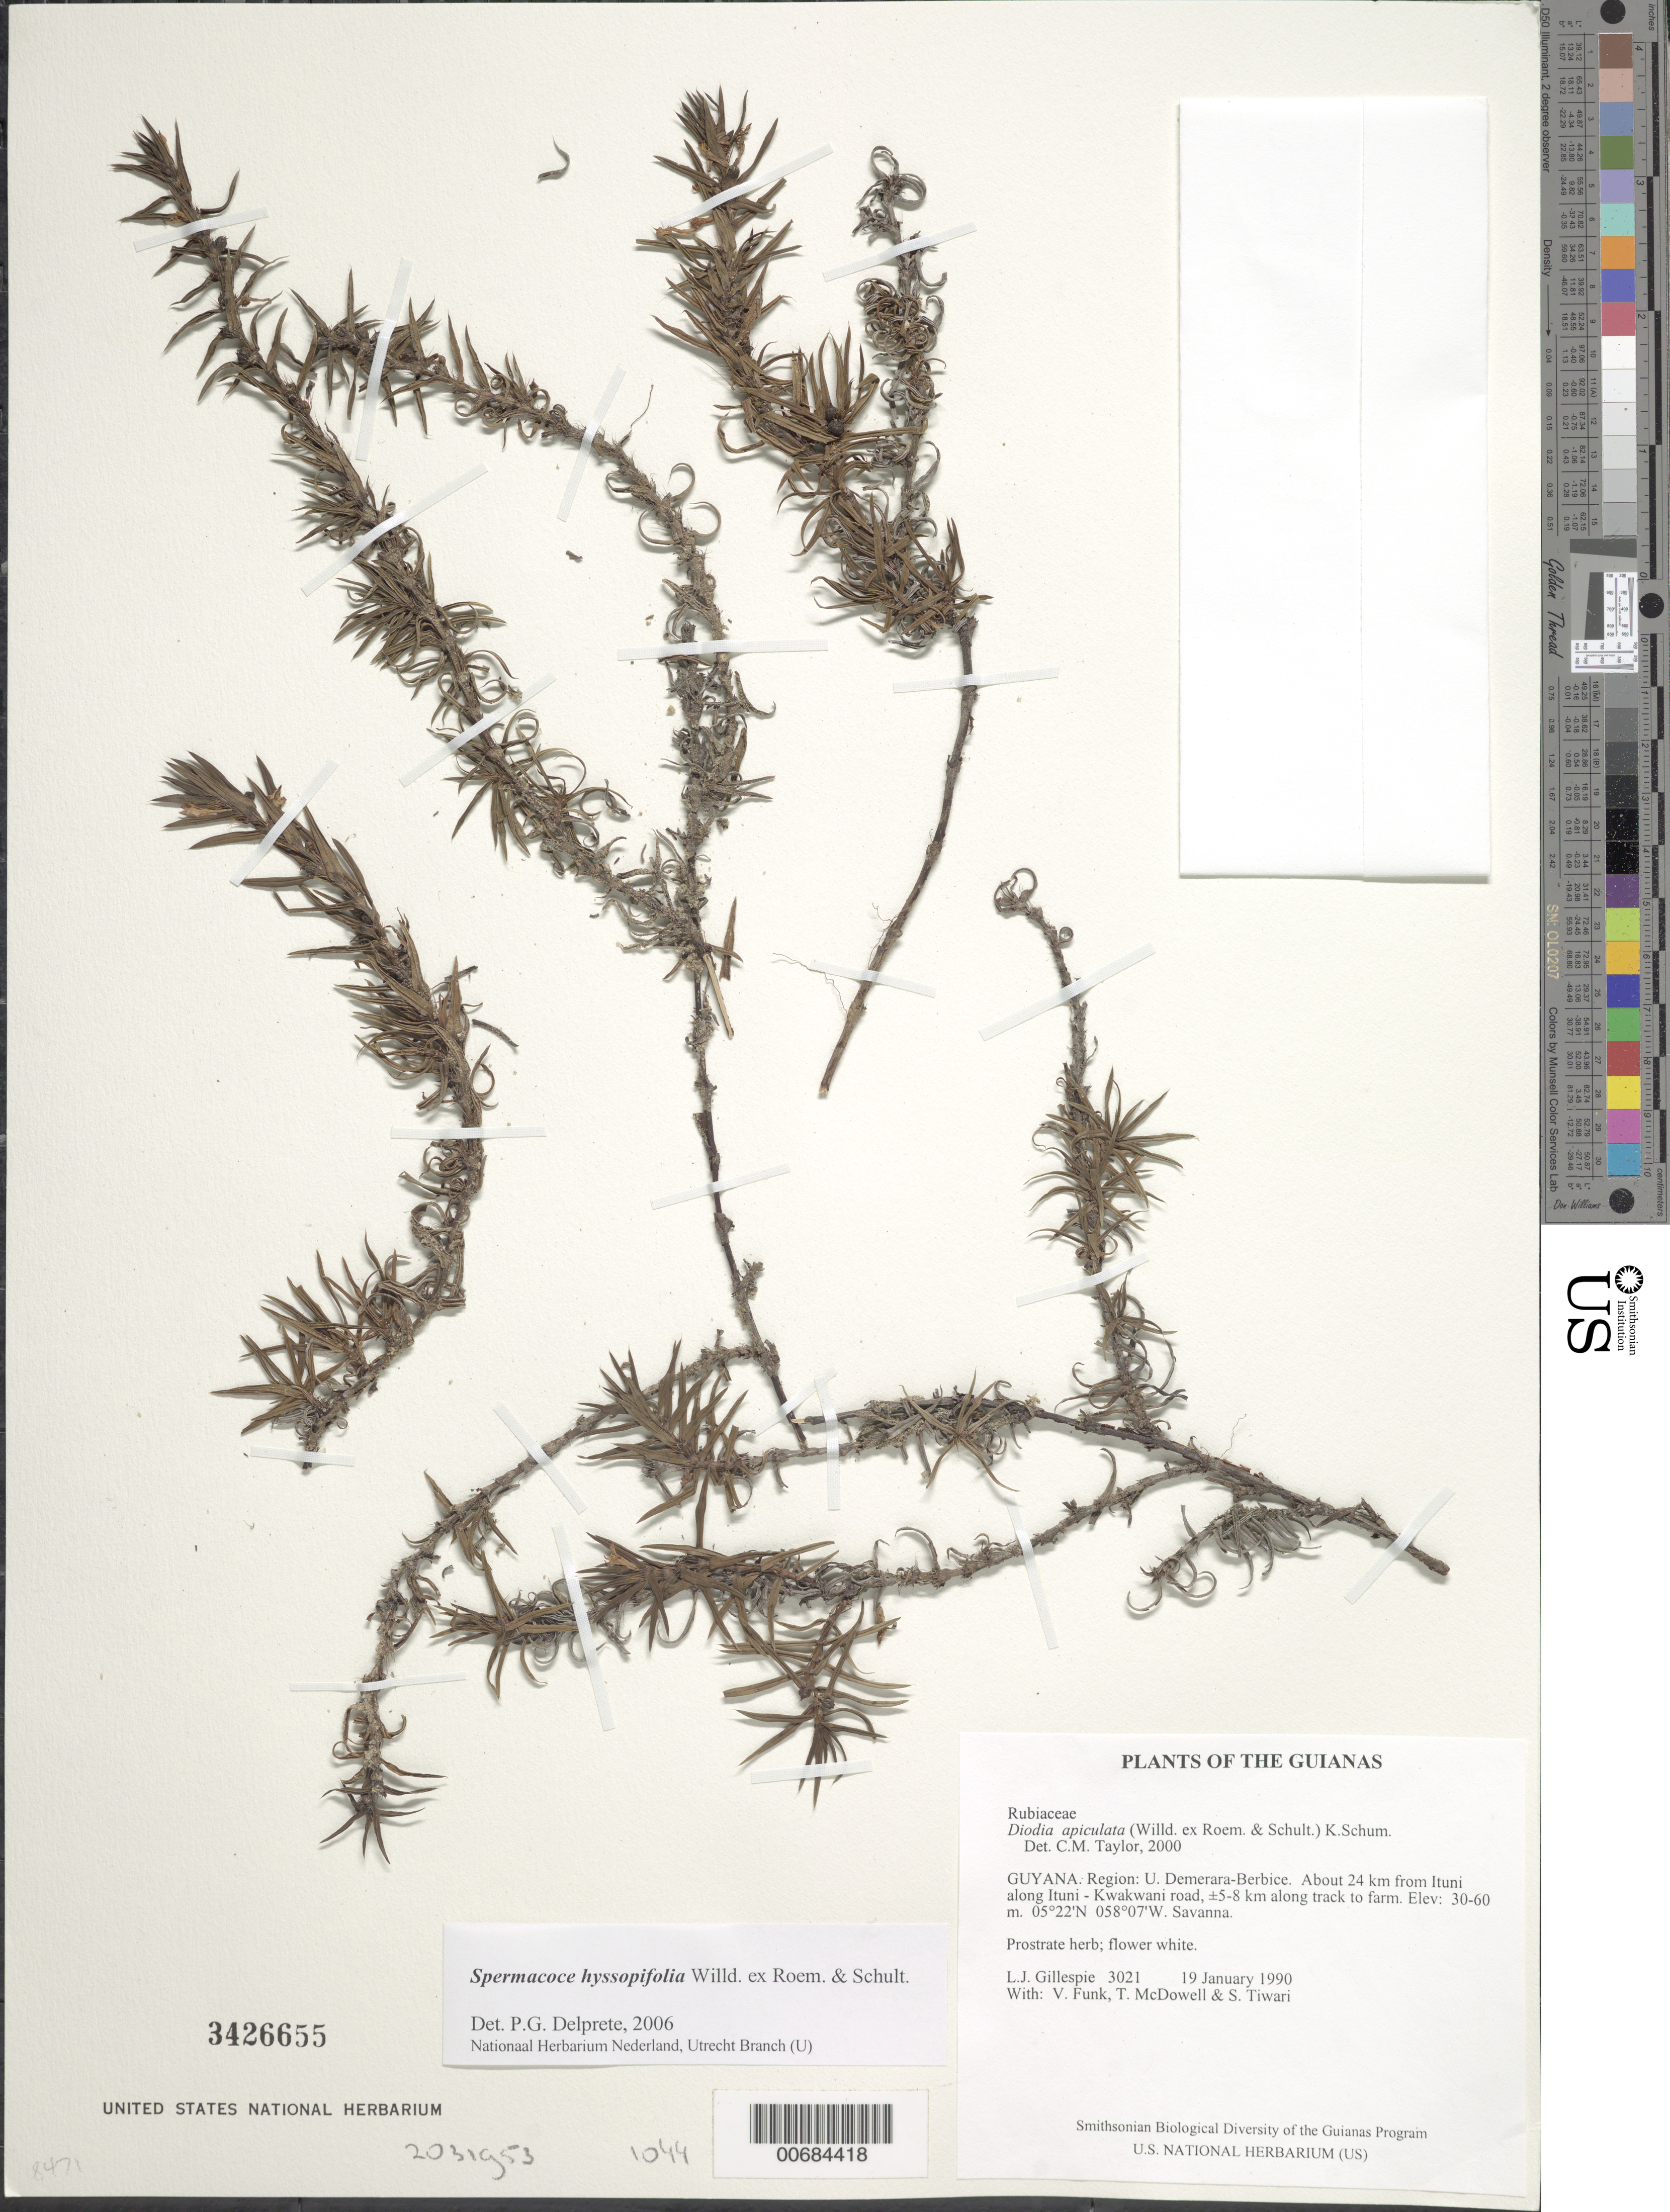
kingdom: Plantae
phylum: Tracheophyta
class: Magnoliopsida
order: Gentianales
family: Rubiaceae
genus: Spermacoce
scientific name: Spermacoce hyssopifolia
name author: Willd. ex Roem. & Schult.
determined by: Delprete, P. G., Herb. de Guyane Cay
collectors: L. J. Gillespie, V. Funk, T. McDowell & S. Tiwari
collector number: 3021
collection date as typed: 19 January 1990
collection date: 1990-01-19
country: Guyana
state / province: U. Demerara-Berbice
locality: About 24 km from Ituni along Ituni - Kwakwani road, ±5-8 km along track to farm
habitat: Savanna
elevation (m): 30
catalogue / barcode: US 3426655